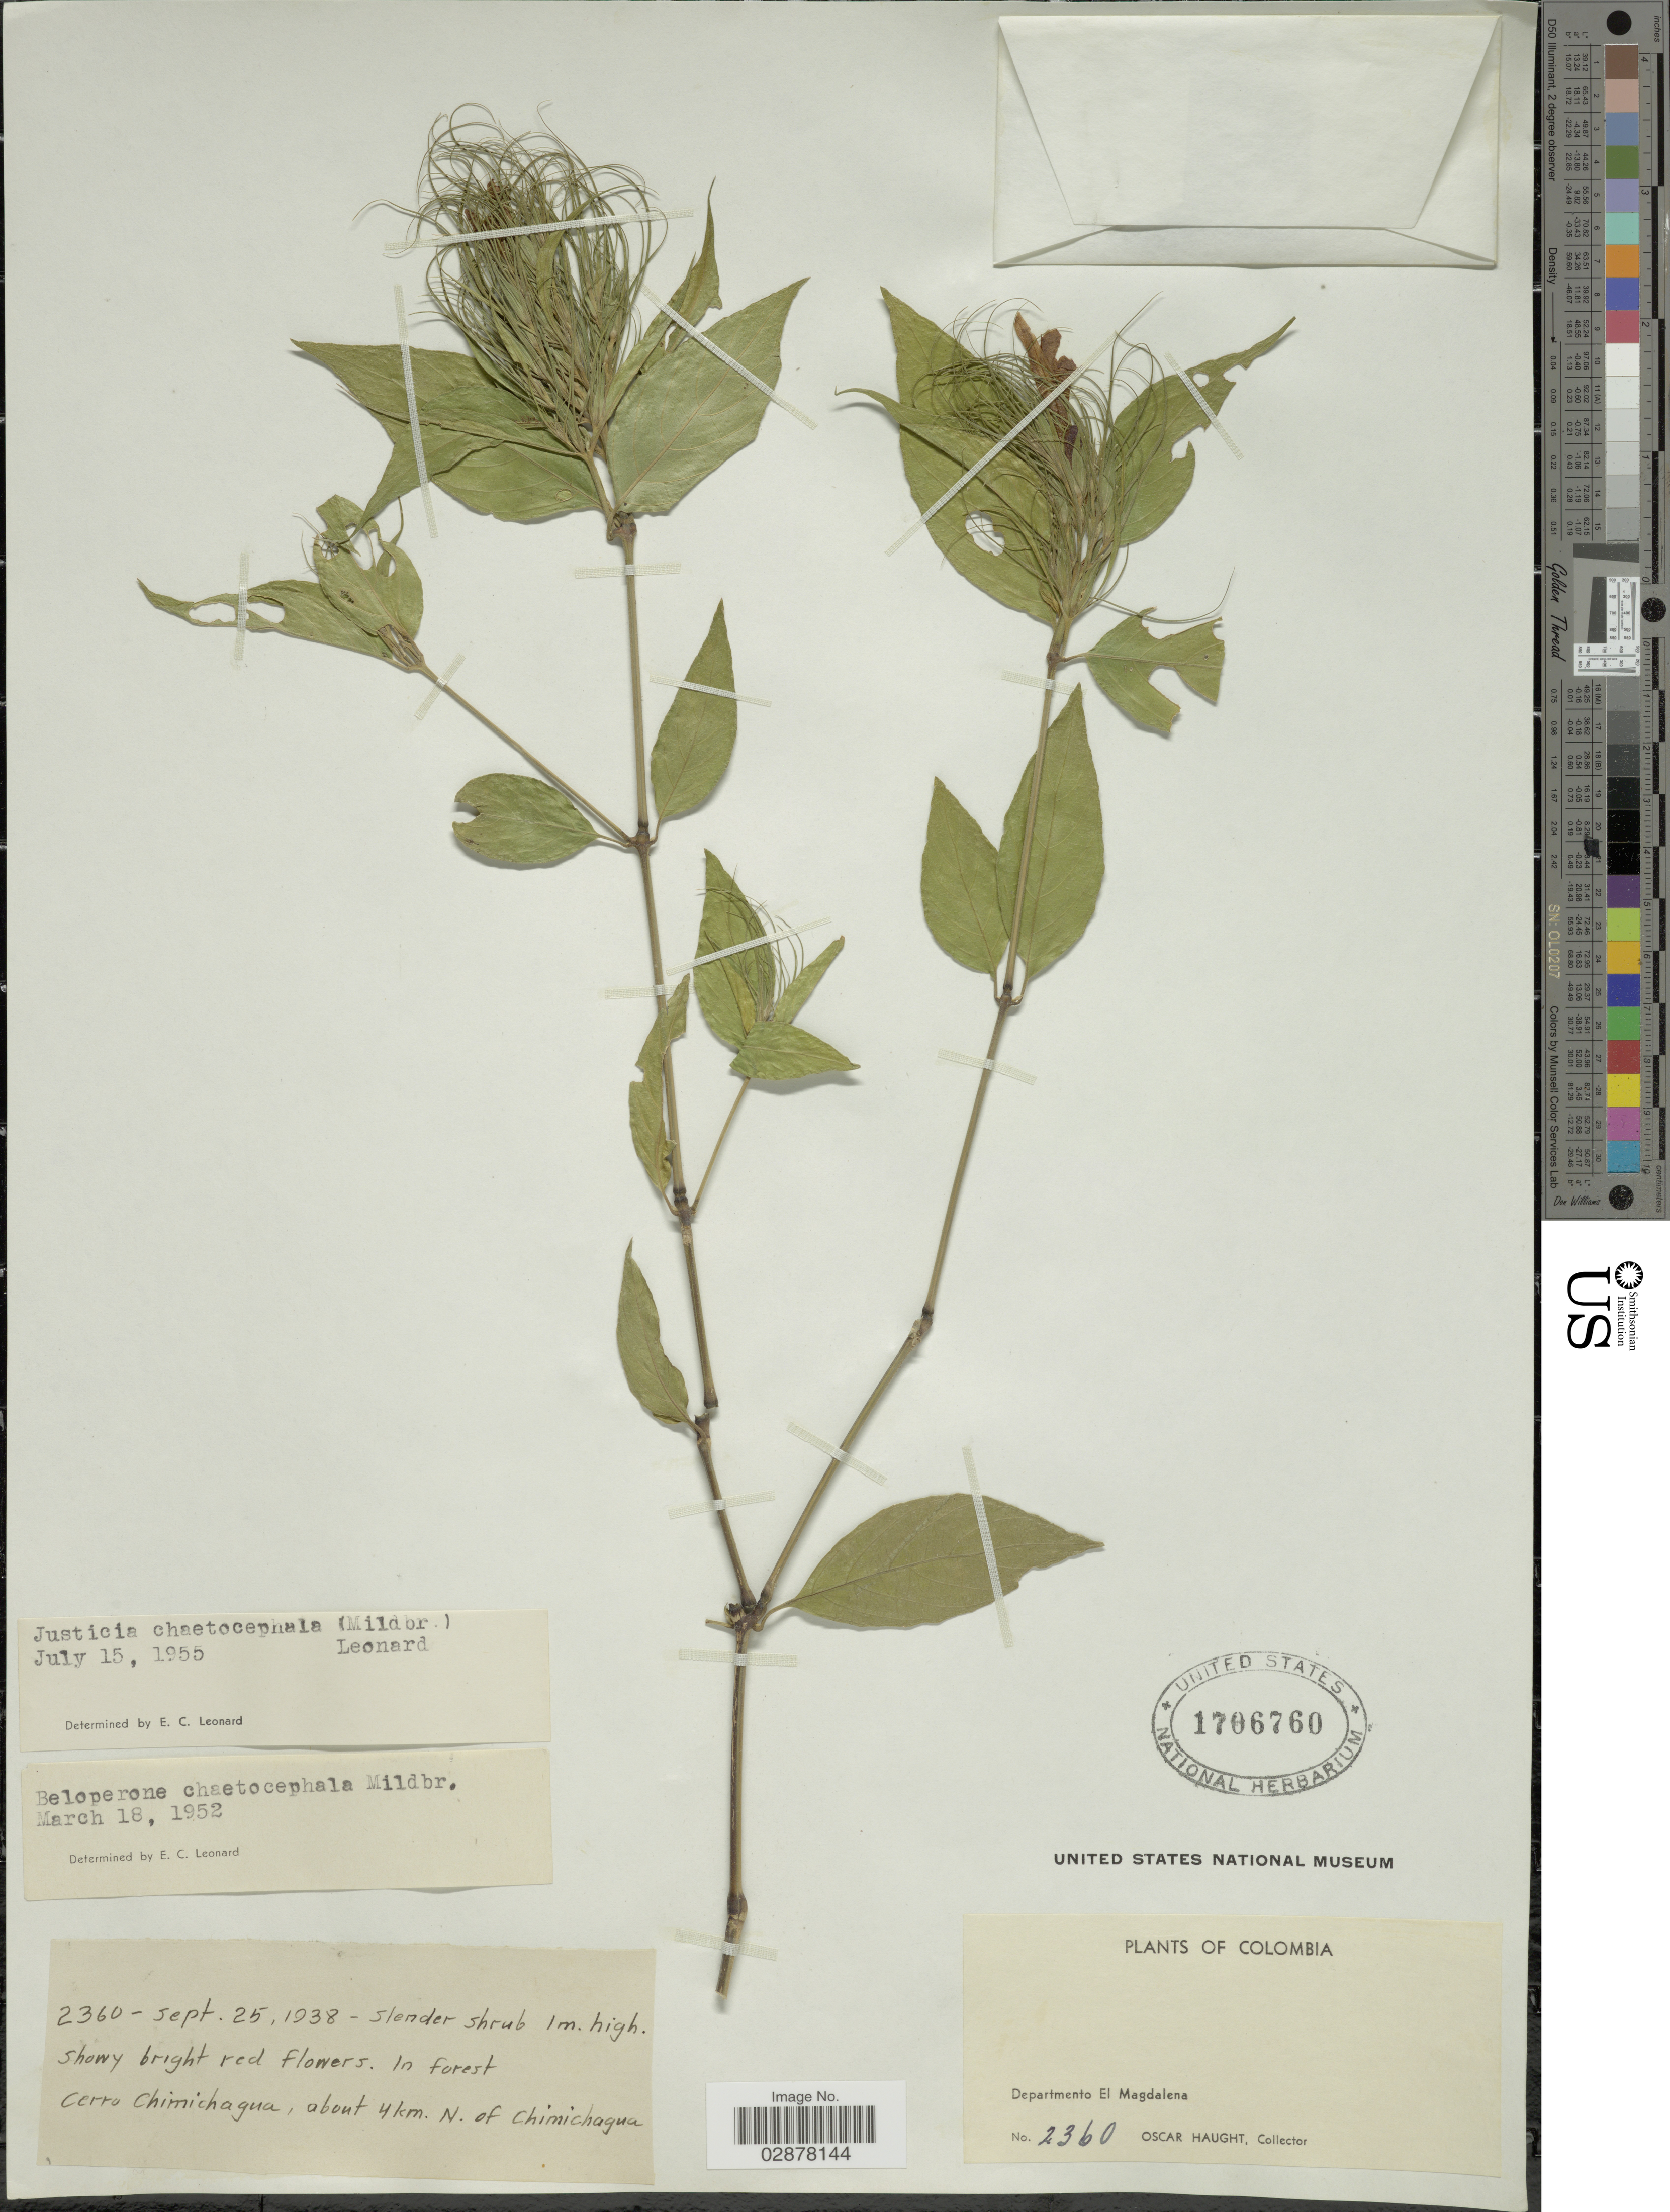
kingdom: Plantae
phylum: Tracheophyta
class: Magnoliopsida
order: Lamiales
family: Acanthaceae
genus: Justicia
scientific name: Justicia chaetocephala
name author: (Mildbr.) Leonard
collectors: O. Haught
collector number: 2360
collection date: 1938-09-25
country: Colombia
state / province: Magdalena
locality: Cerro Chimichagua, about 4 km. N. of Chimichagua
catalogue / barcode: US 1706760